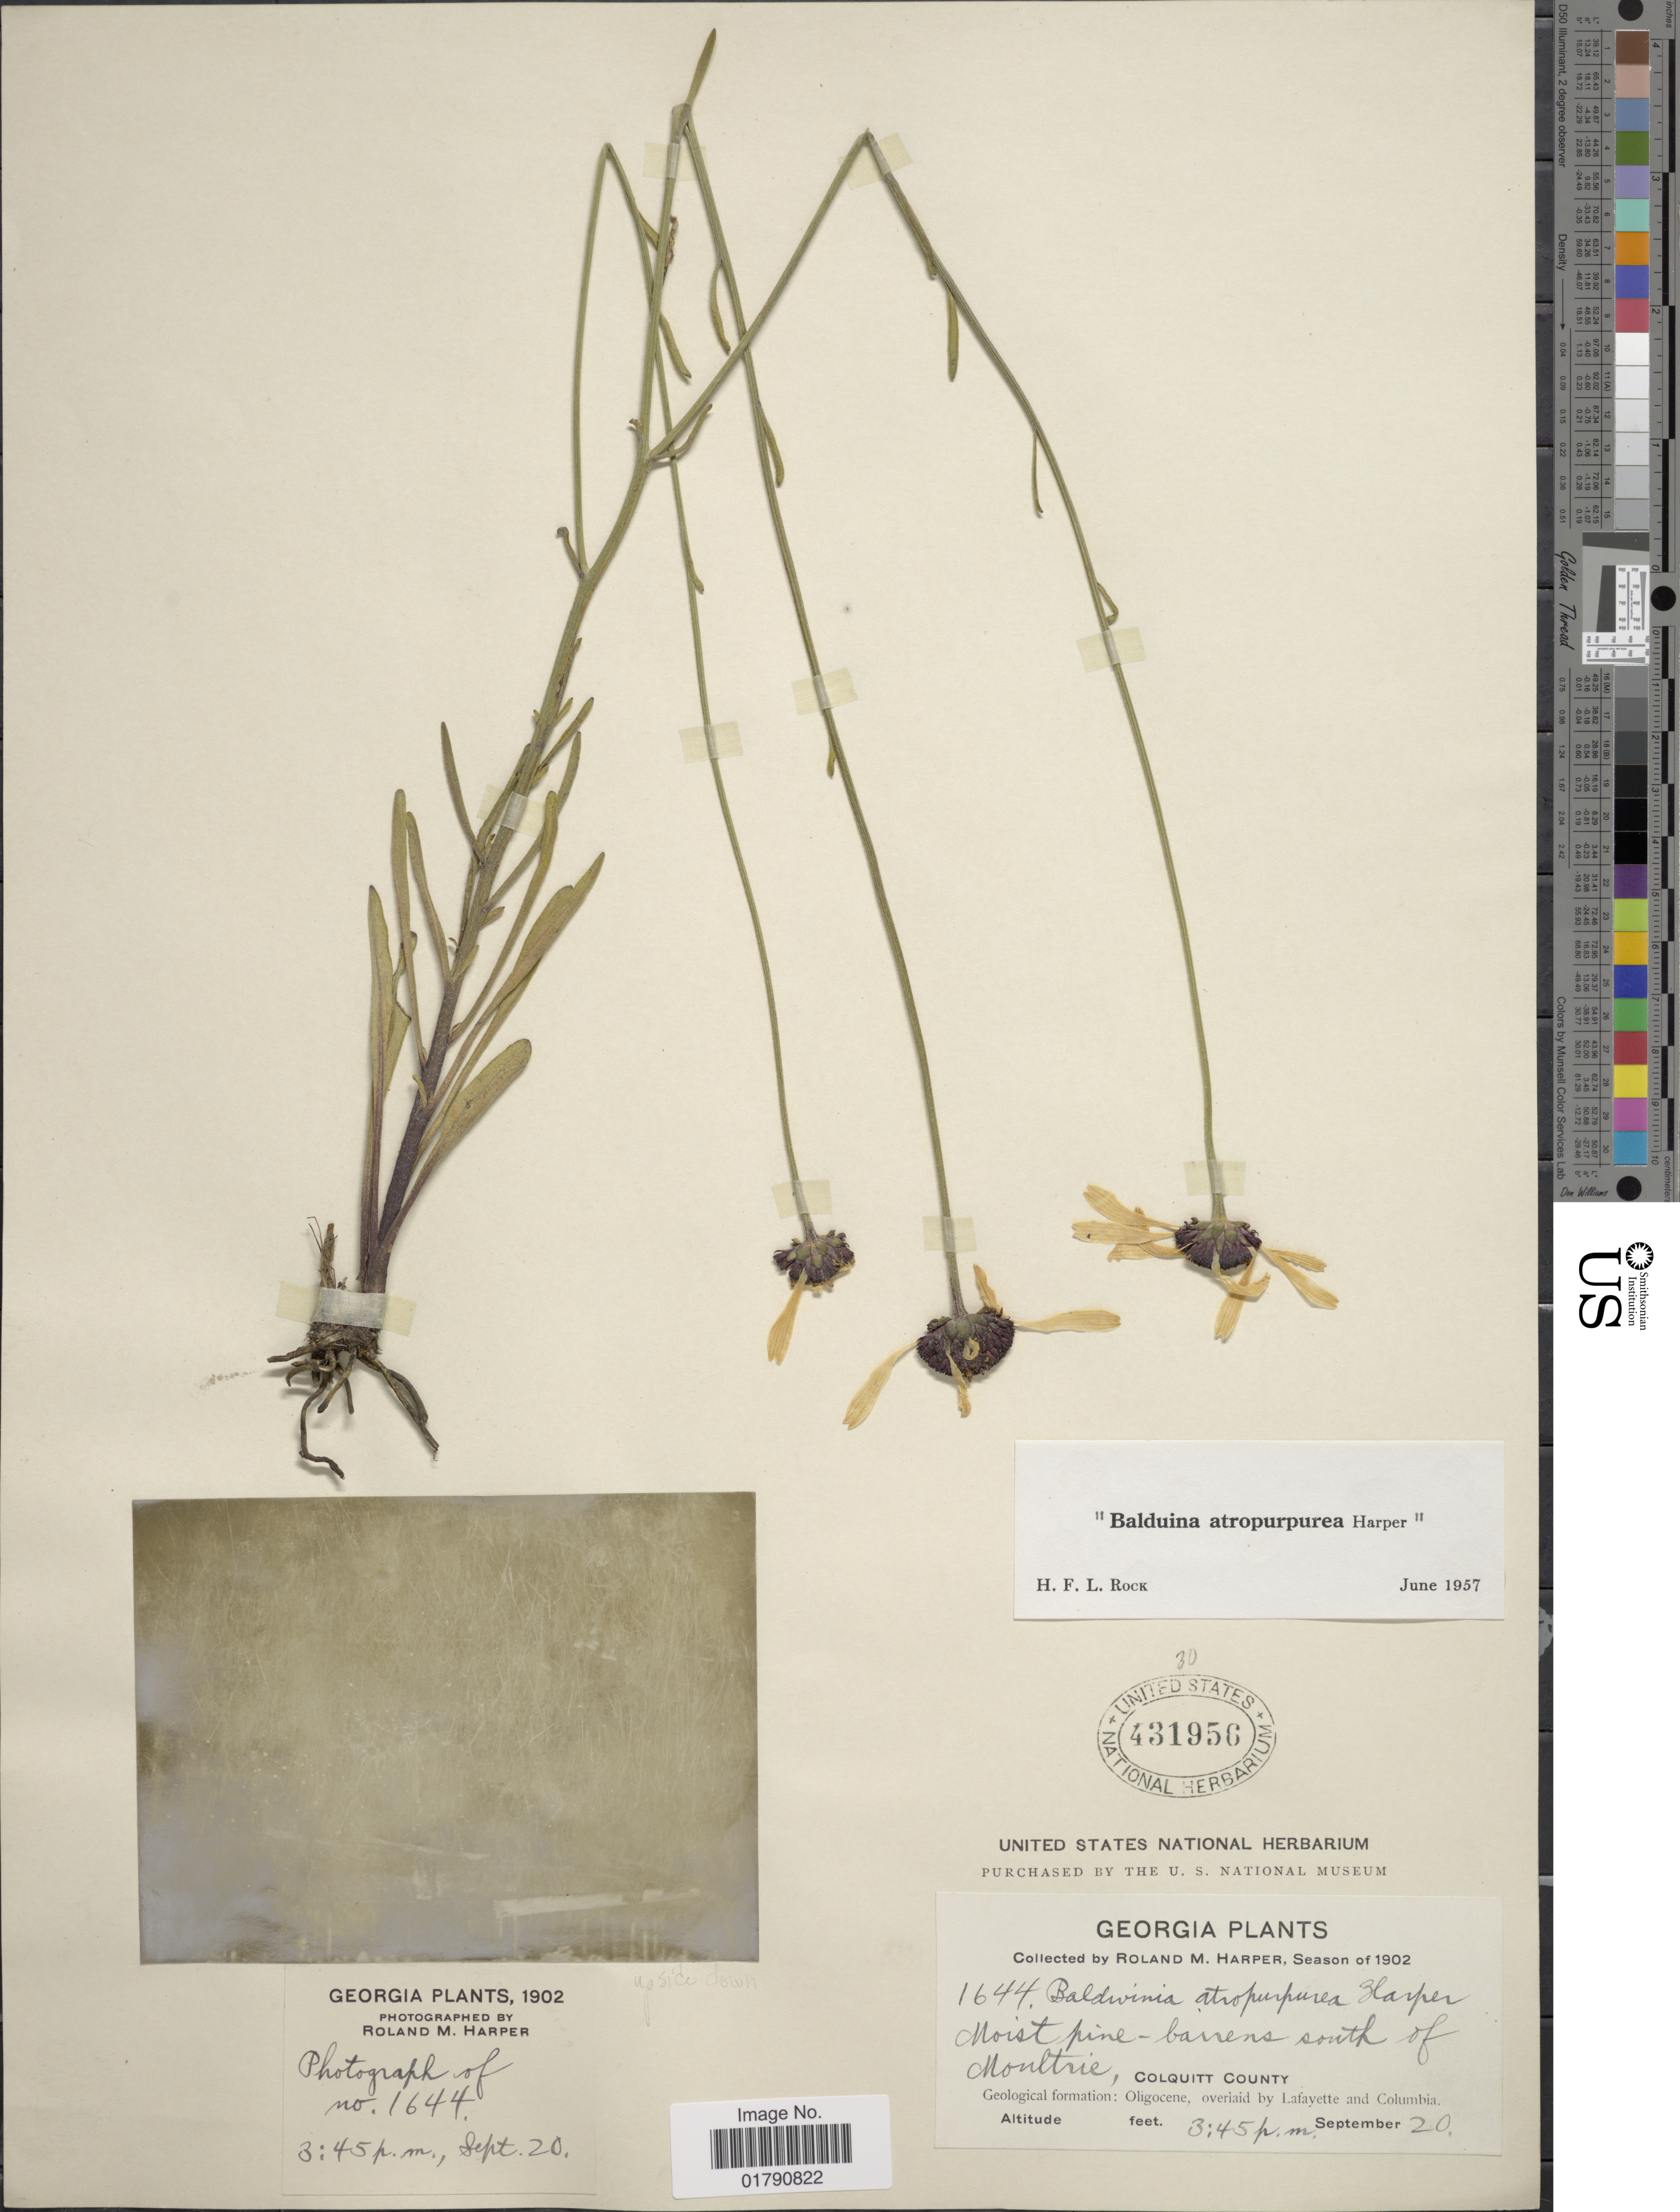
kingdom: Plantae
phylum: Tracheophyta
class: Magnoliopsida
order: Asterales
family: Asteraceae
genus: Balduina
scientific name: Balduina atropurpurea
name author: R.M. Harper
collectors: R. M. Harper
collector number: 1644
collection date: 1902-09-20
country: United States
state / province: Georgia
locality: South of Moultrie, Colquit County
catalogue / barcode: US 431956